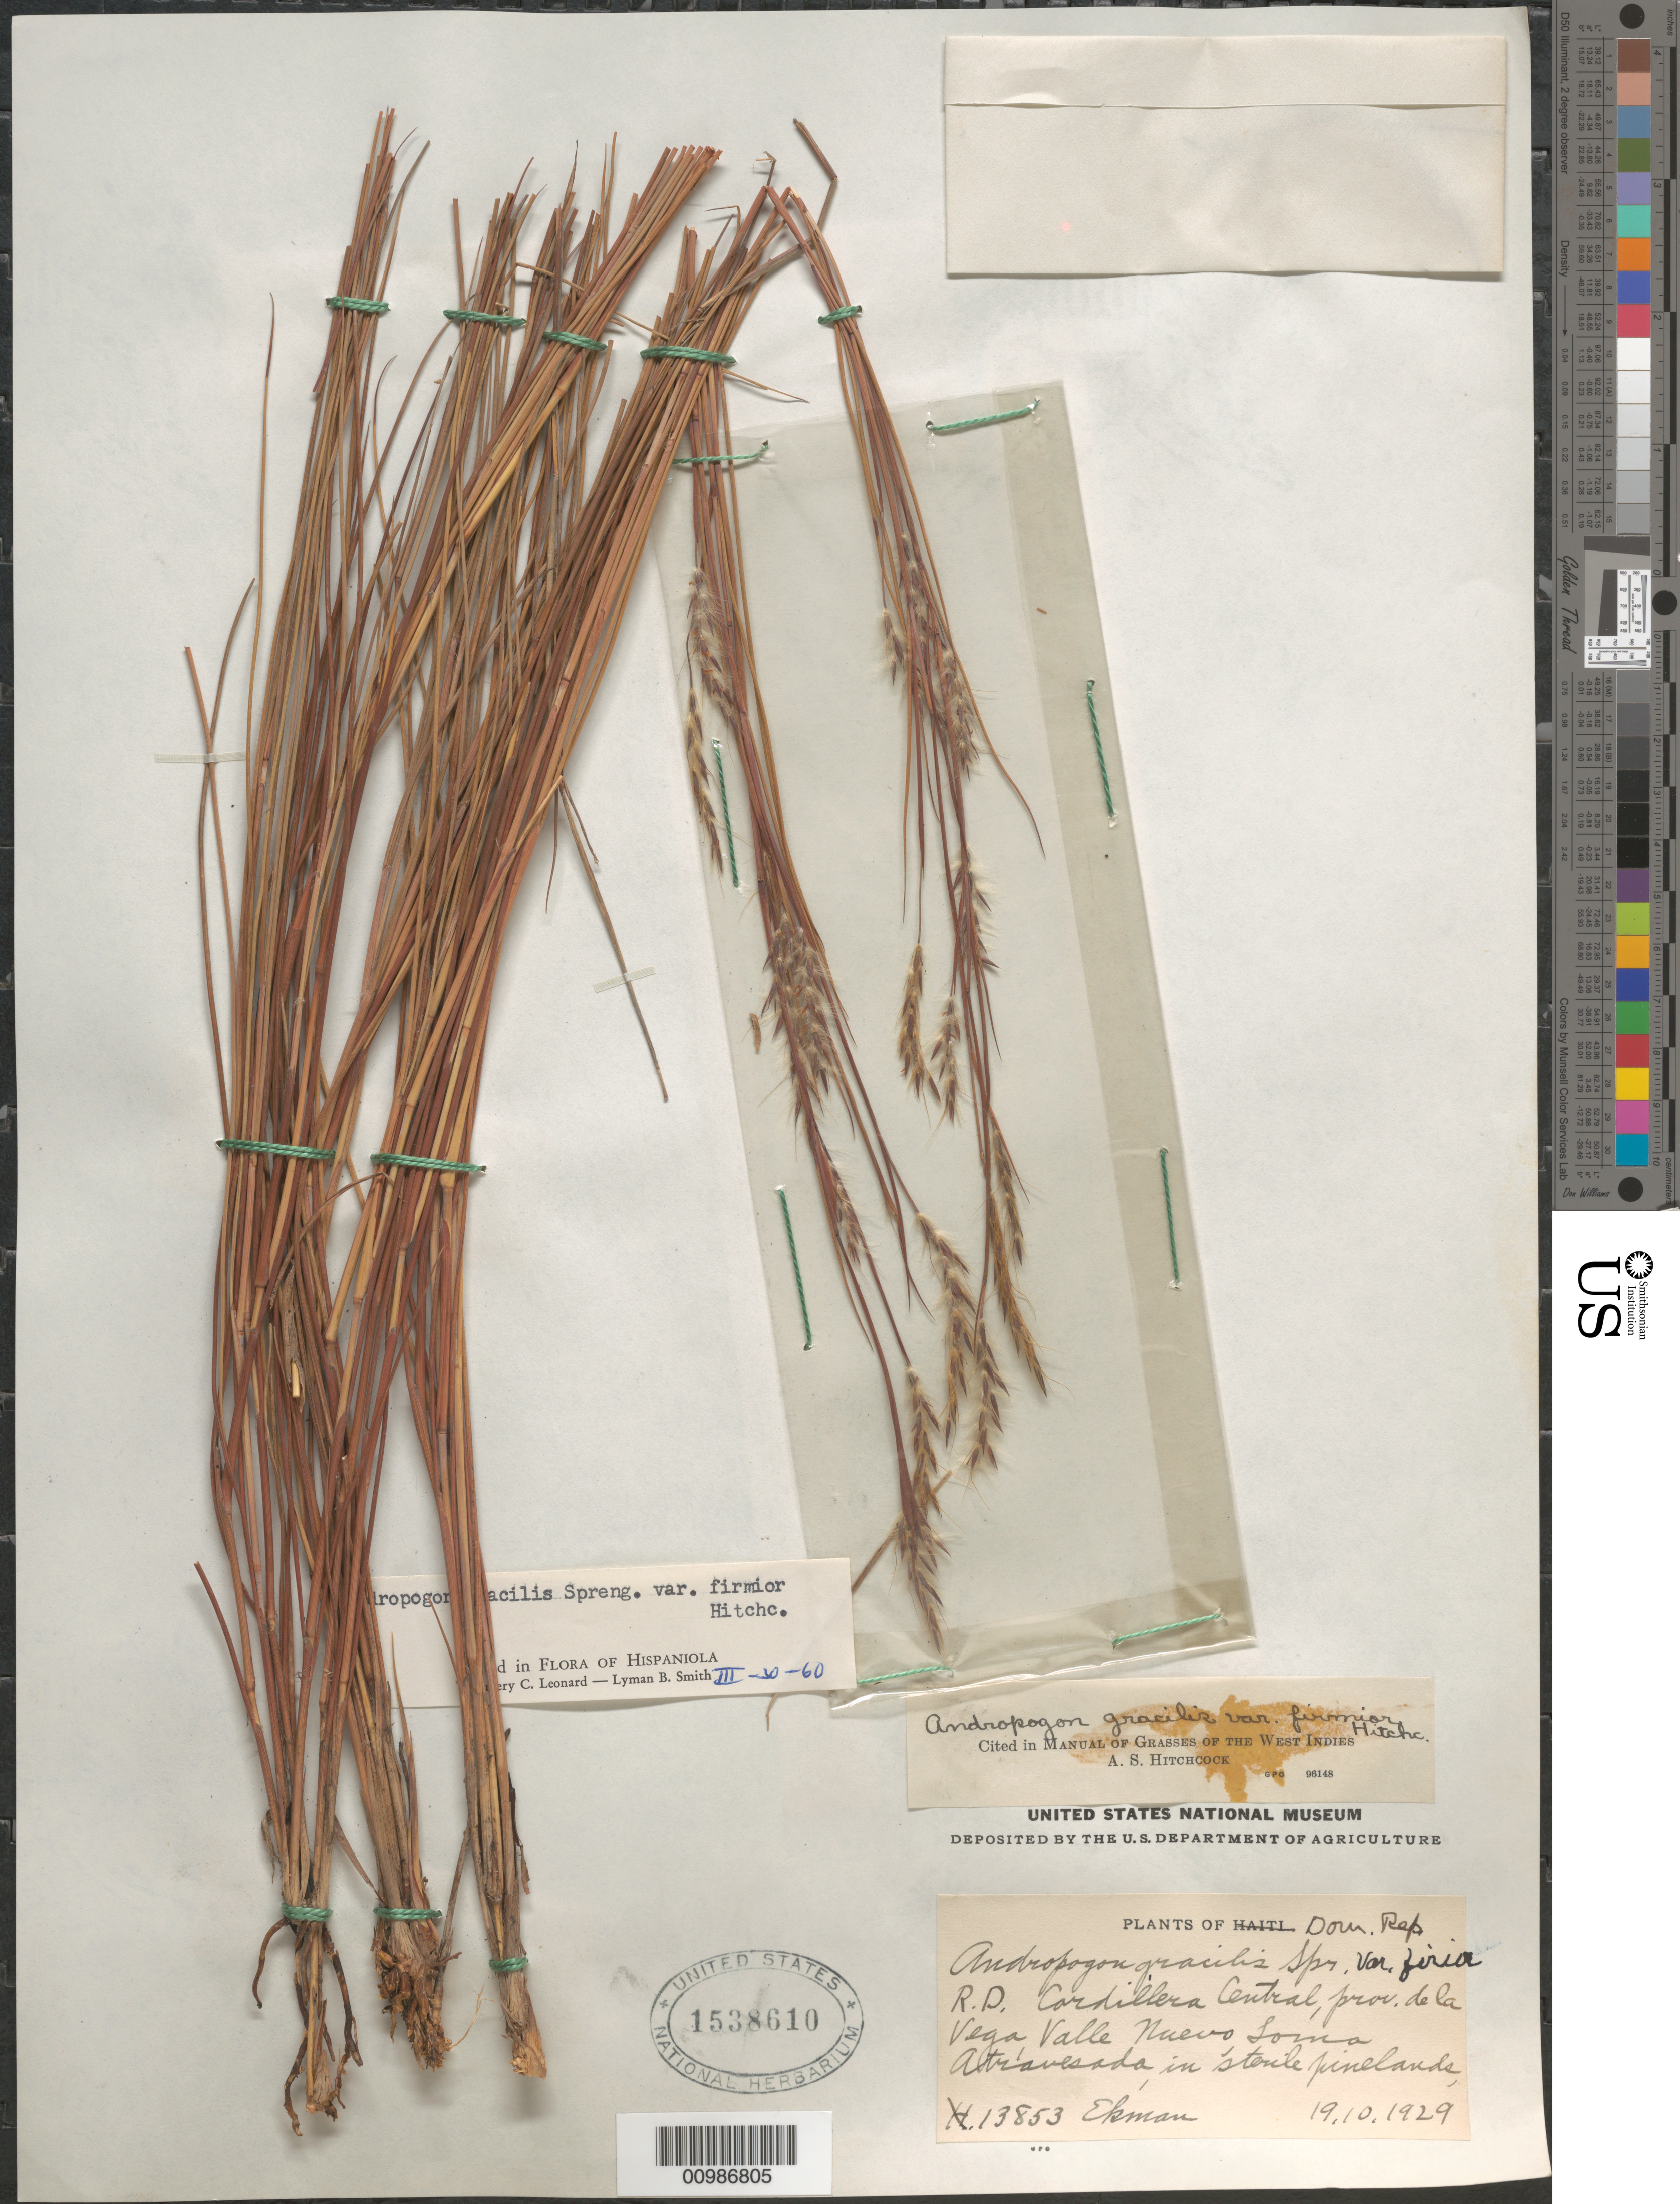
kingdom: Plantae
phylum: Tracheophyta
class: Liliopsida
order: Poales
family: Poaceae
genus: Andropogon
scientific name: Andropogon gracilis var. firmior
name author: Hitchc.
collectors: E. L. Ekman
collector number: H 13853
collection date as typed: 19 Oct 1929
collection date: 1929-10-19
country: Dominican Republic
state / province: La Vega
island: Hispaniola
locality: Cordillera Central, Valle Nuevo, Loma Atravesada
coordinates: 0 N, 0 E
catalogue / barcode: US 1538610